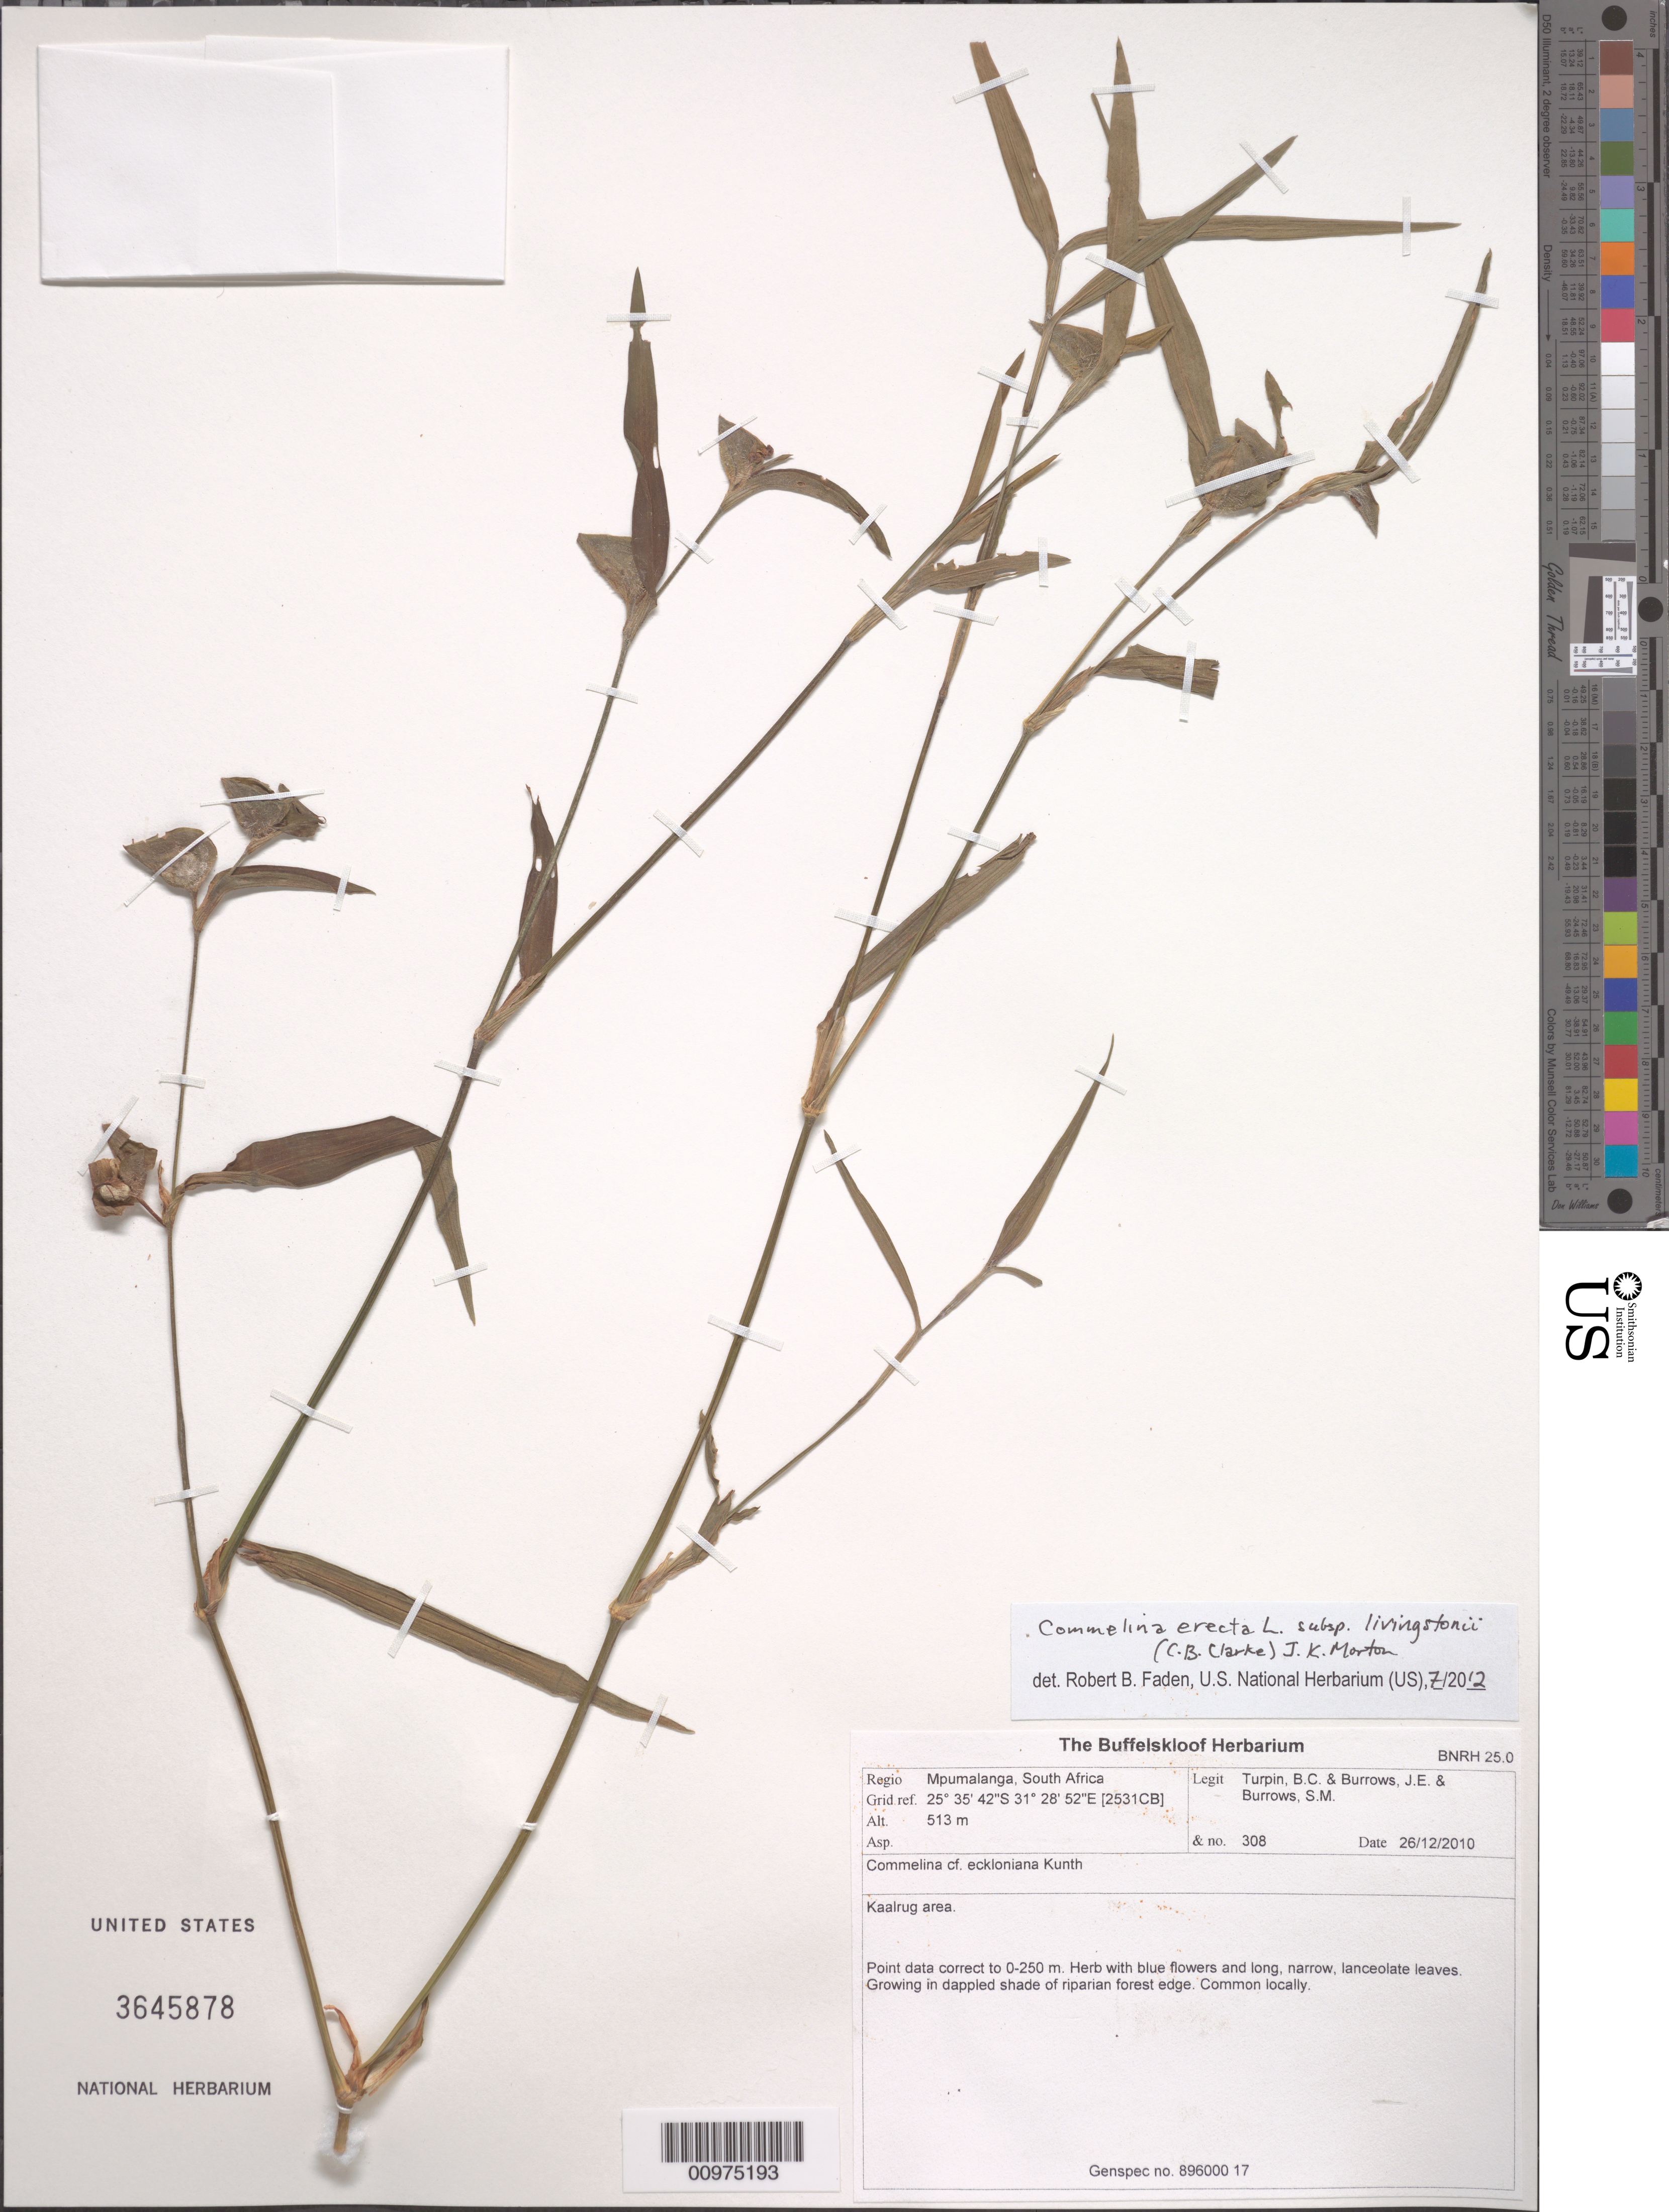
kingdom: Plantae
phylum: Tracheophyta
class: Liliopsida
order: Commelinales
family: Commelinaceae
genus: Commelina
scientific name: Commelina erecta subsp. livingstonii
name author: (C.B. Clarke) J.K. Morton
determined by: Faden, Robert B., (US), Smithsonian Institution - National Museum of Natural History (UNITED STATES)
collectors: B. C. Turpin et al.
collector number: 308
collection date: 2010-12-26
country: South Africa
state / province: Mpumalanga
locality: Kaalrug area.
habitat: Growing in dappled shade of riparian forest edge. Common locally.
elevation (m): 513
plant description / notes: Point data correct to 0-250 m. Genspec no. 896000 17. 2531CB. BNRH25.0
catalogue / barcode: US 3645878